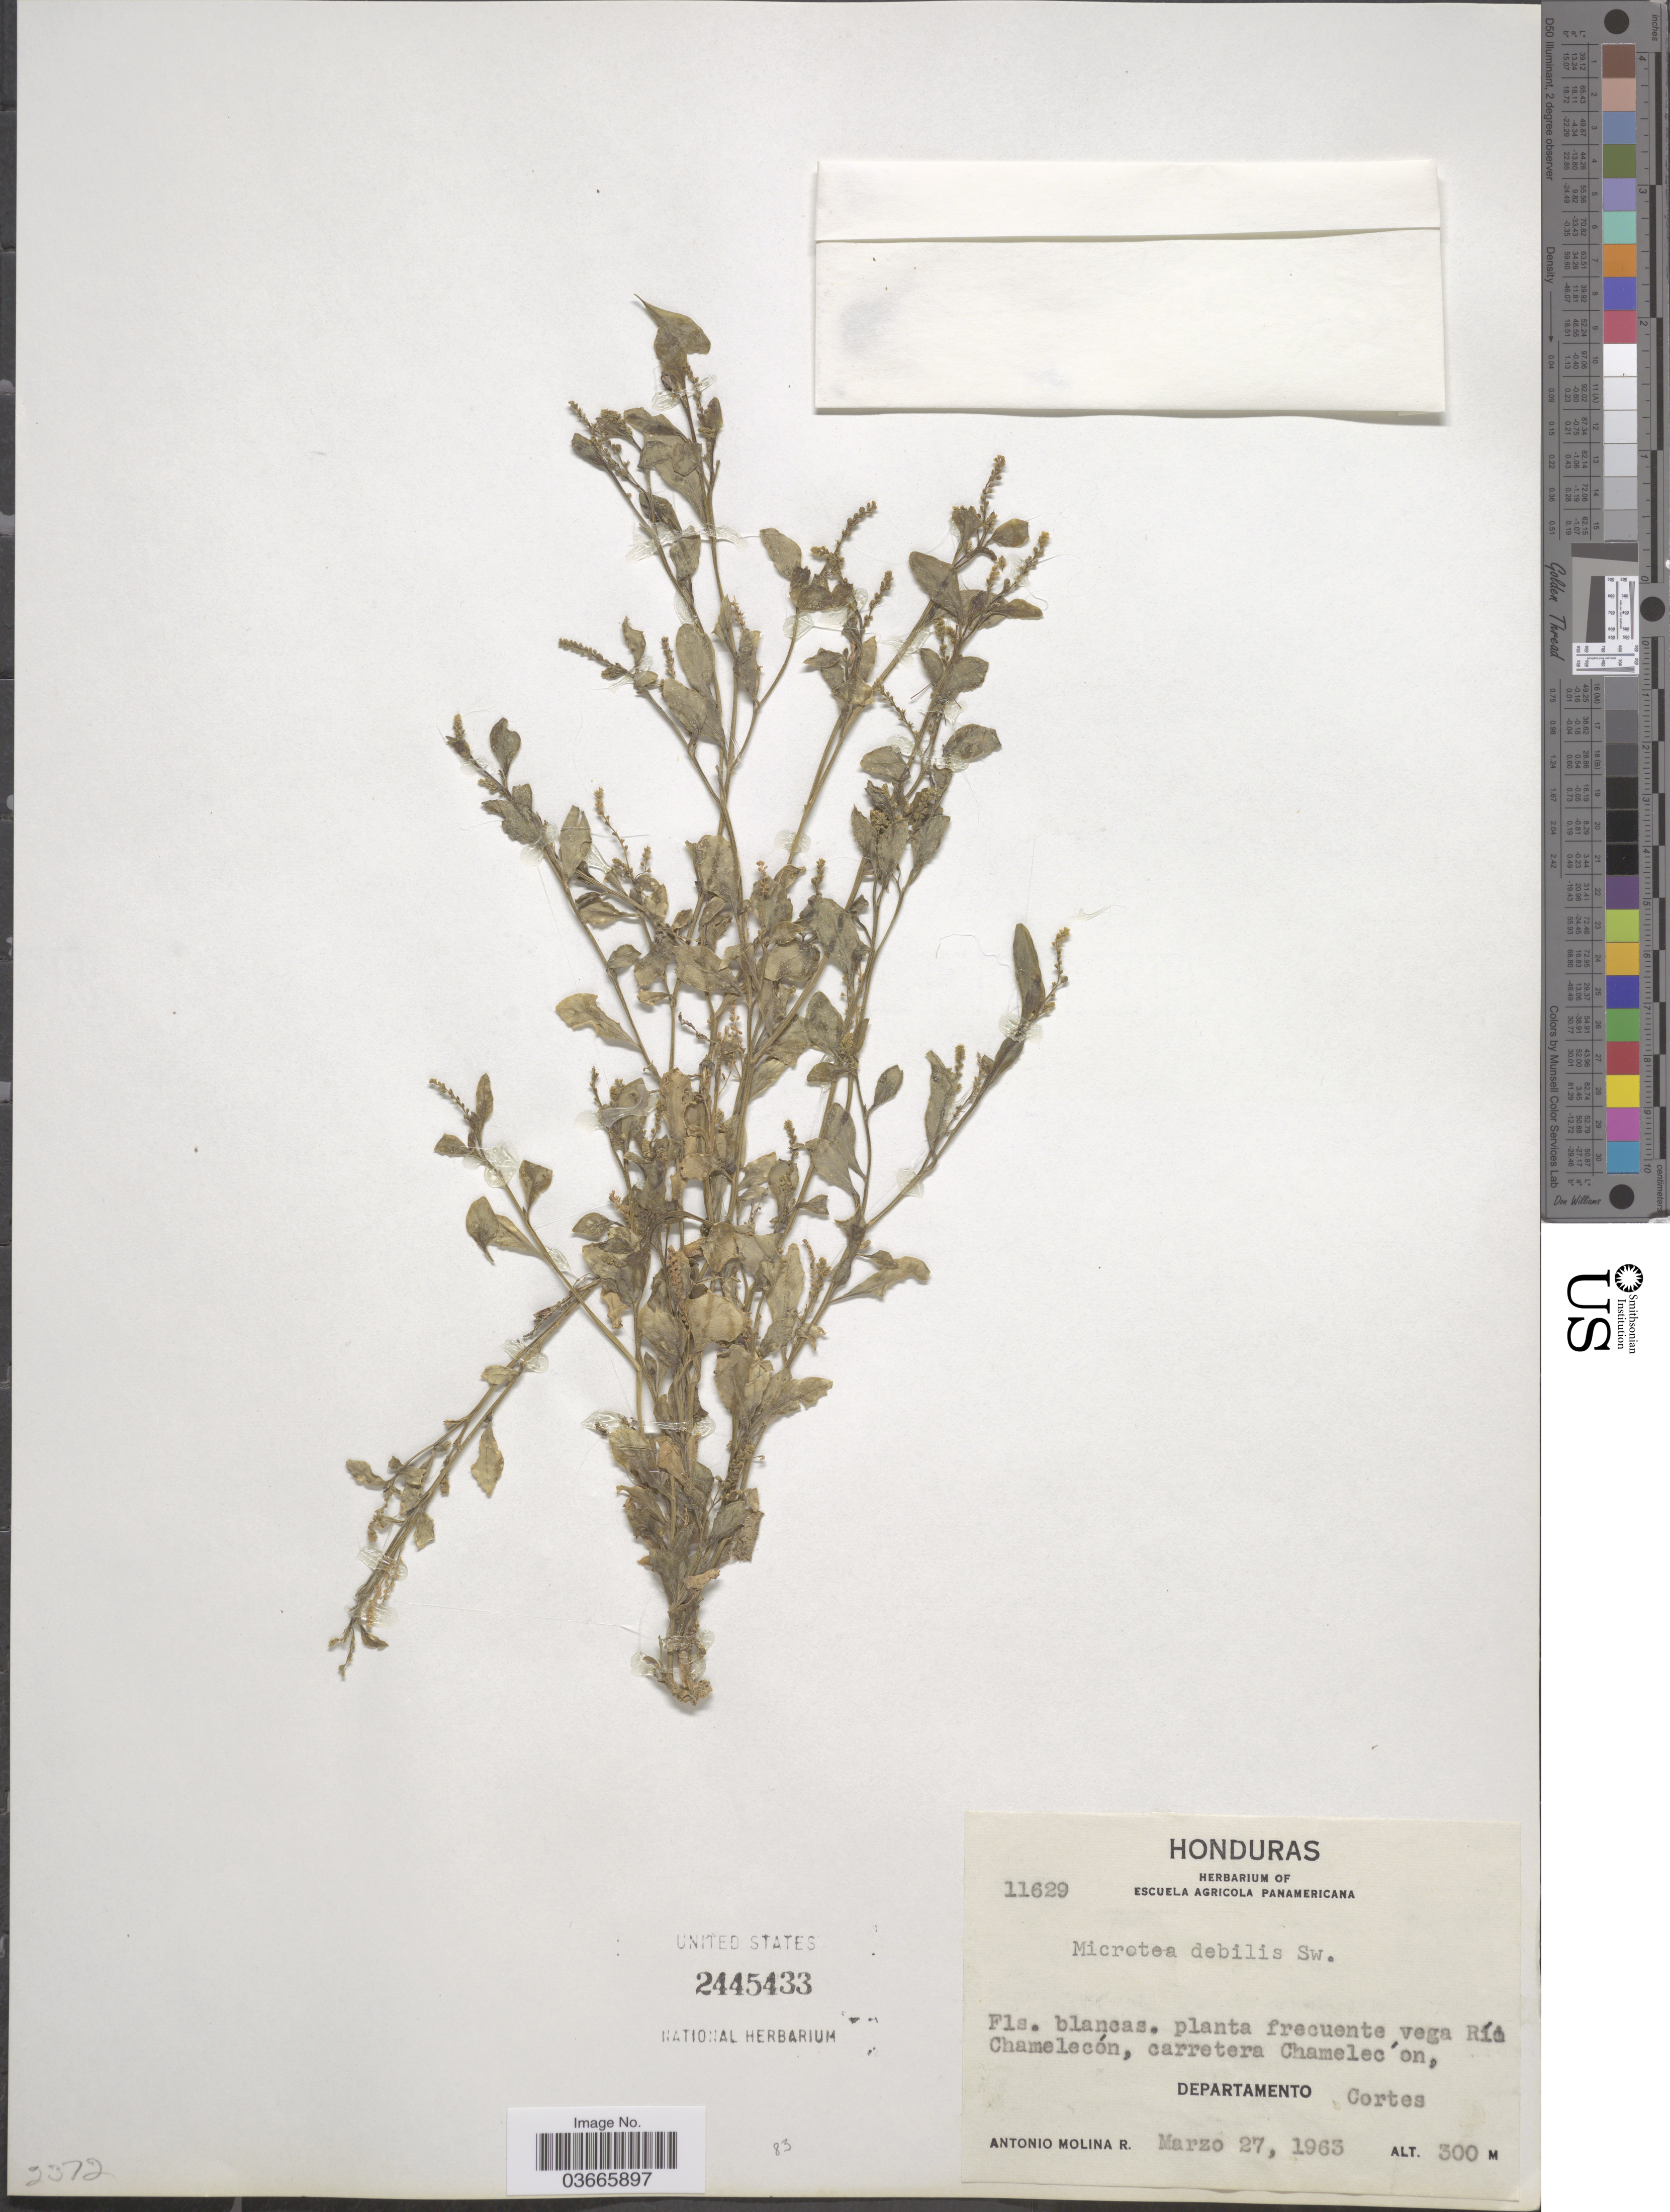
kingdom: Plantae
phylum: Tracheophyta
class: Magnoliopsida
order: Caryophyllales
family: Microteaceae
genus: Microtea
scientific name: Microtea debilis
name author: Sw.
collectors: A. Molina R.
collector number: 11629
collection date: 1963-03-27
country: Honduras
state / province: Cortés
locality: Planta frecuente vega Río Chamelecón, carretera Chamelecón, Departamento Cortes.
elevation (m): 300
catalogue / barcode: US 2445433